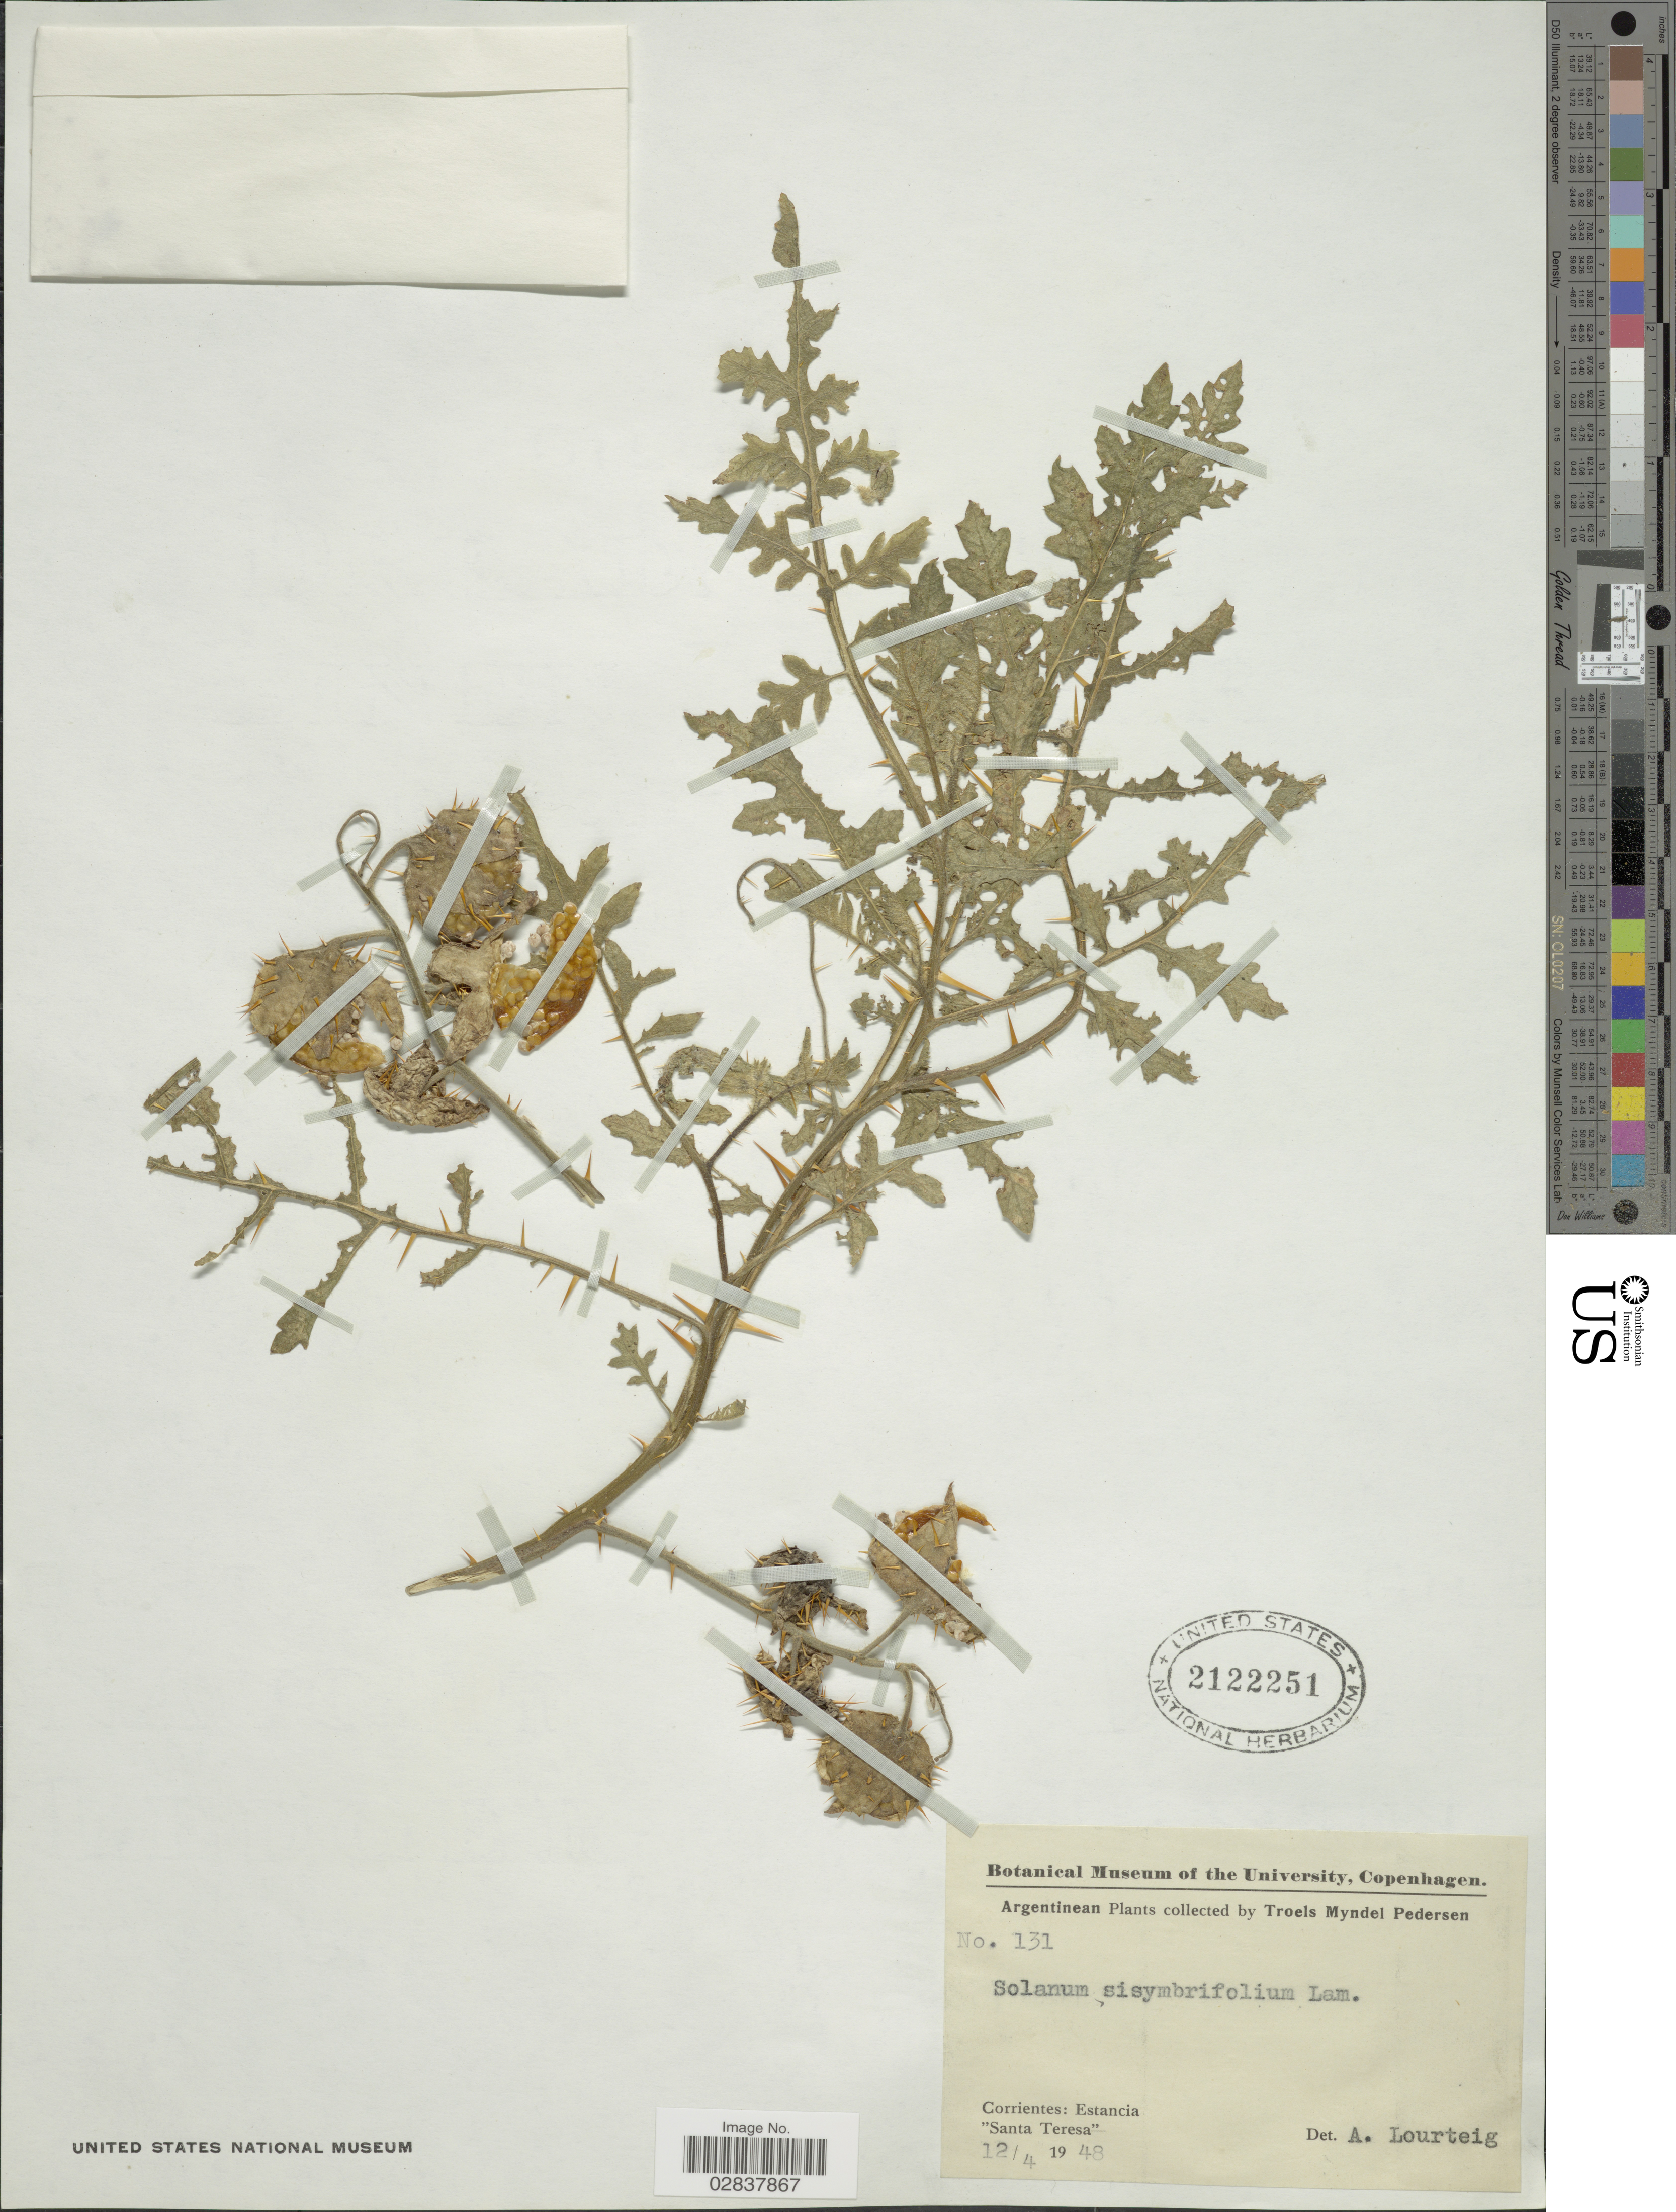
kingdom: Plantae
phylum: Tracheophyta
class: Magnoliopsida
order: Solanales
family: Solanaceae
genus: Solanum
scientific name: Solanum sisymbriifolium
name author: Lam.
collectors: T. Pederson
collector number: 131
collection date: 1948-04-12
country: Argentina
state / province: Corrientes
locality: Estancia 'Santa Teresa'.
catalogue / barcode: US 2122251